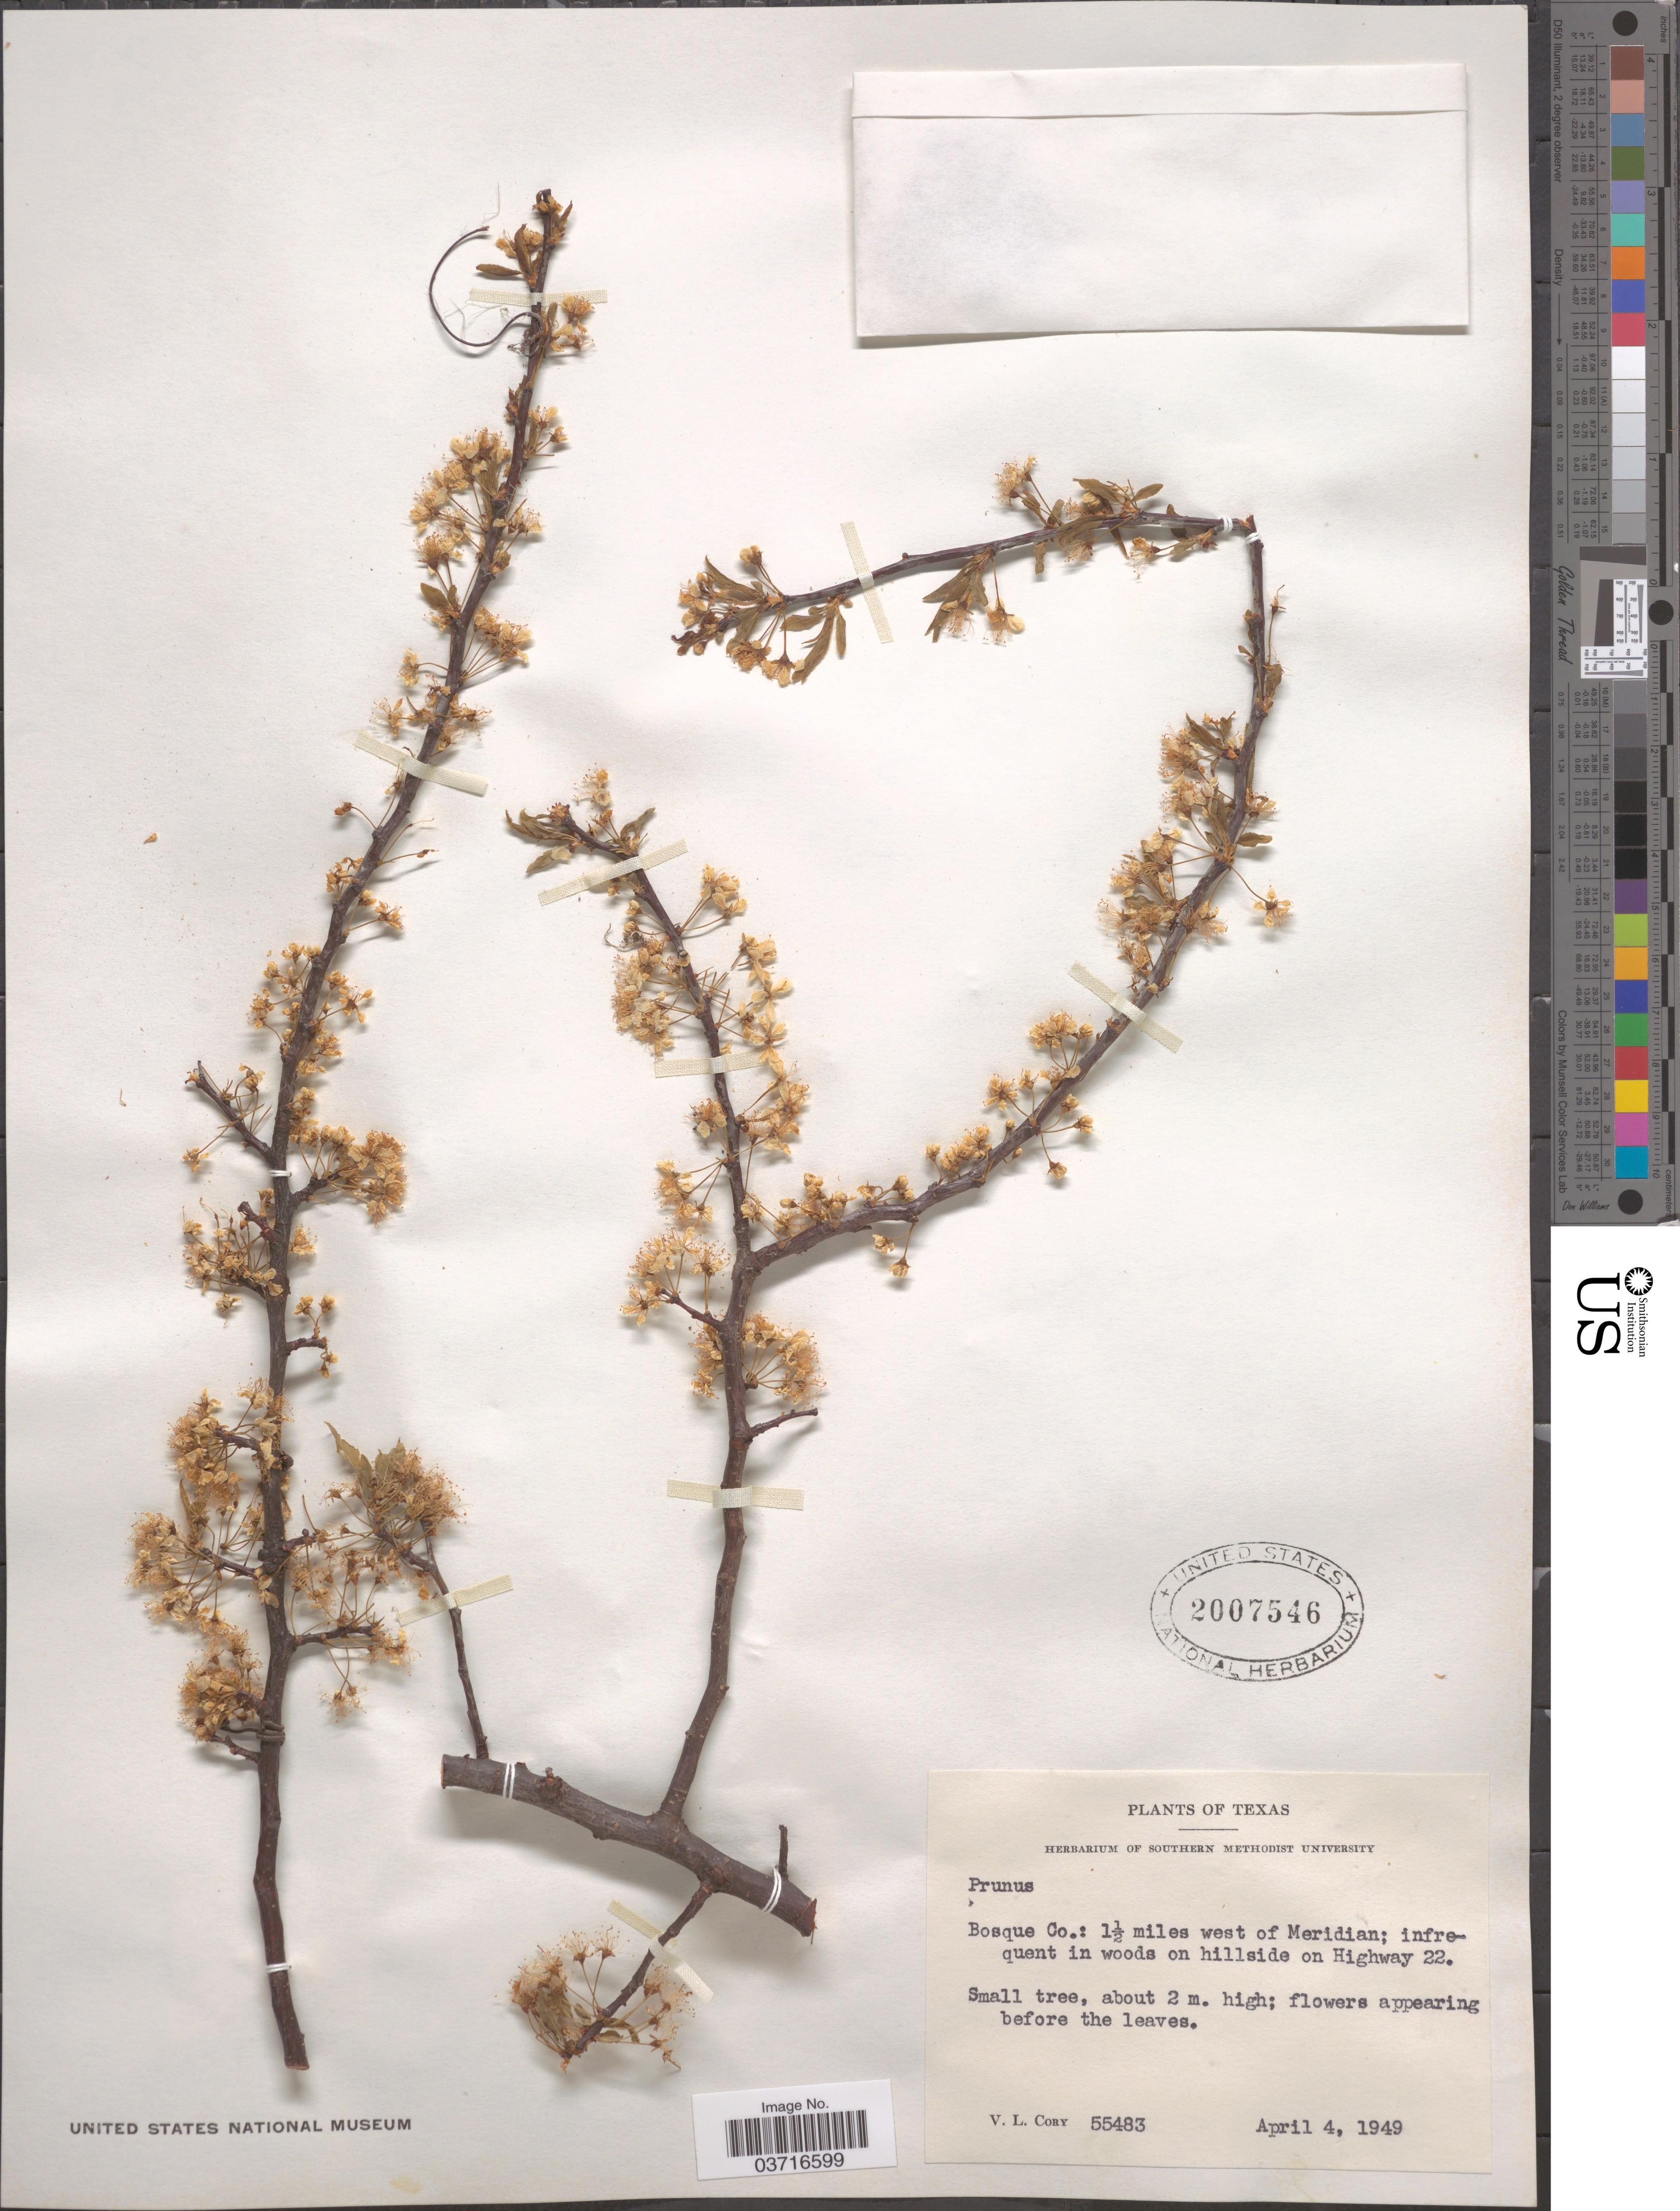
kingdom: Plantae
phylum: Tracheophyta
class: Magnoliopsida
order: Rosales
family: Rosaceae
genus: Prunus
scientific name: Prunus sp.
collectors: V. Cory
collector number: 55483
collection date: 1949-04-04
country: United States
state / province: Texas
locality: Bosque Co.: 1½ miles west of Meridian. On hillside on Highway 22.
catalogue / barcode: US 2007546